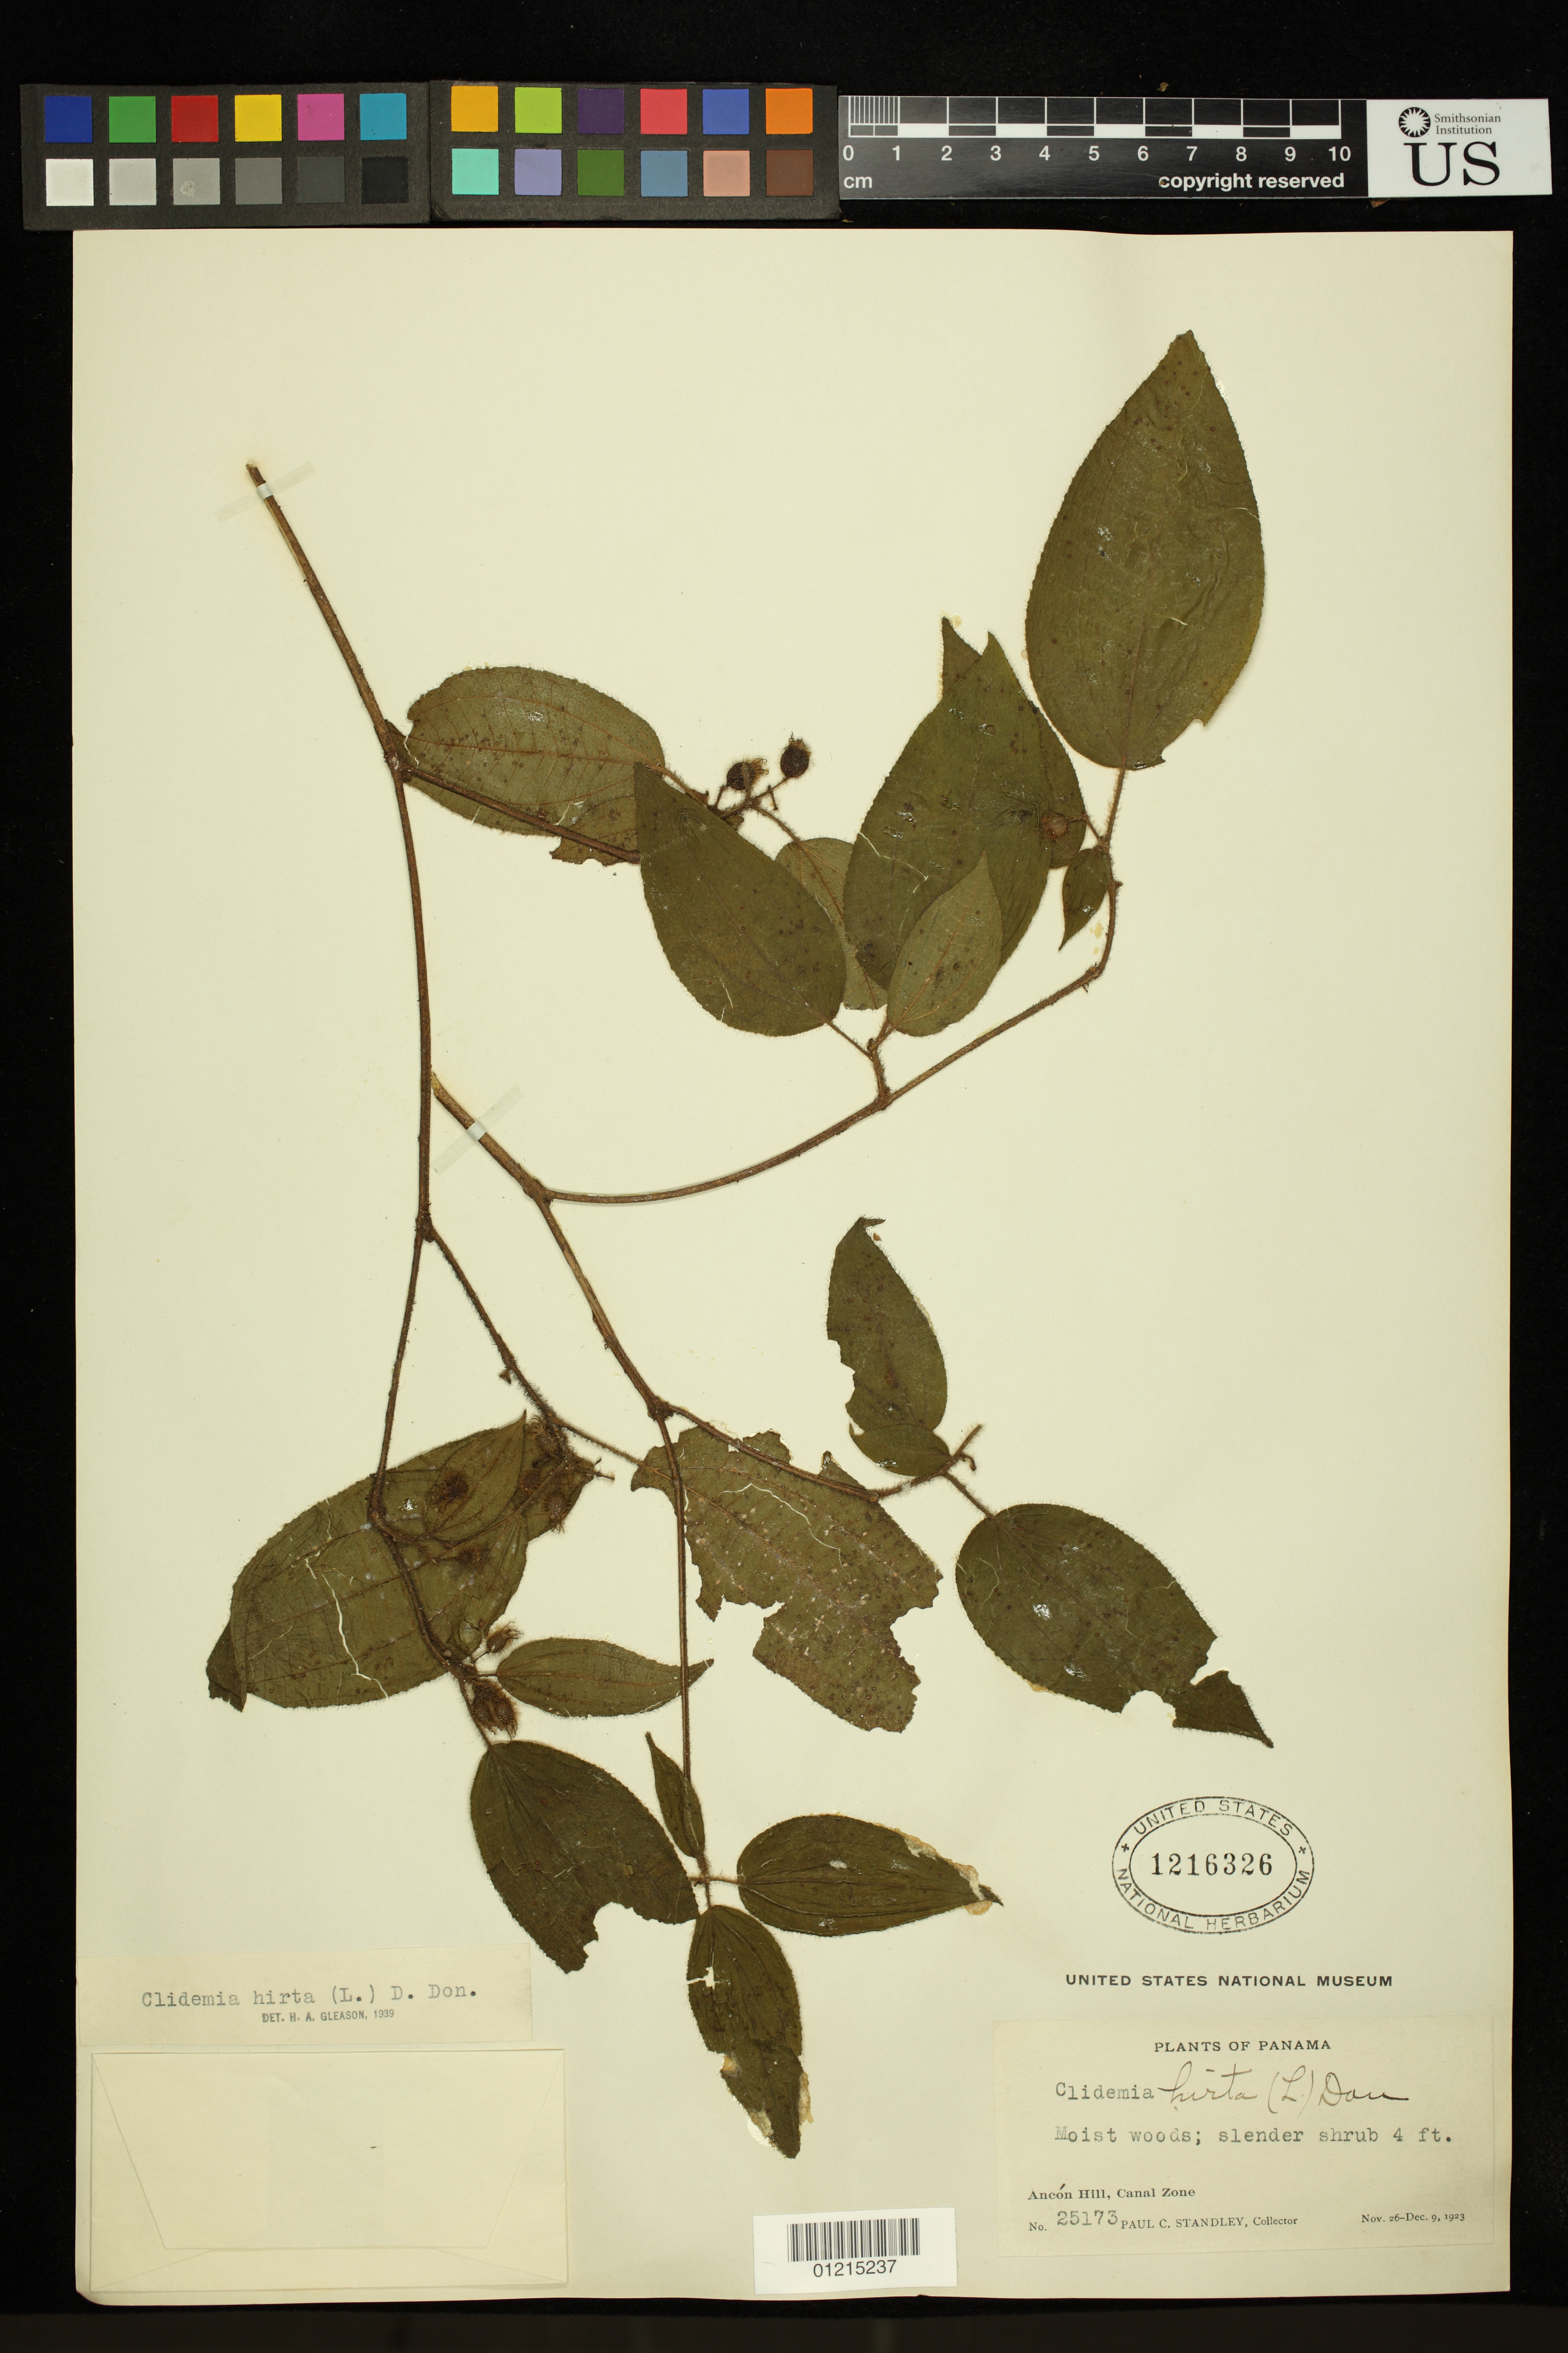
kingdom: Plantae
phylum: Tracheophyta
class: Magnoliopsida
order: Myrtales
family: Melastomataceae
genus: Clidemia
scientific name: Clidemia hirta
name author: (L.) D. Don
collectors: P. C. Standley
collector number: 25173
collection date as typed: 26 Nov 1923 to 09 Dec 1923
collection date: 1923-11-26/1923-12-09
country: Panama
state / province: Panamá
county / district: Canal Zone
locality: Ancón Hill.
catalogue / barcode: US 1216326